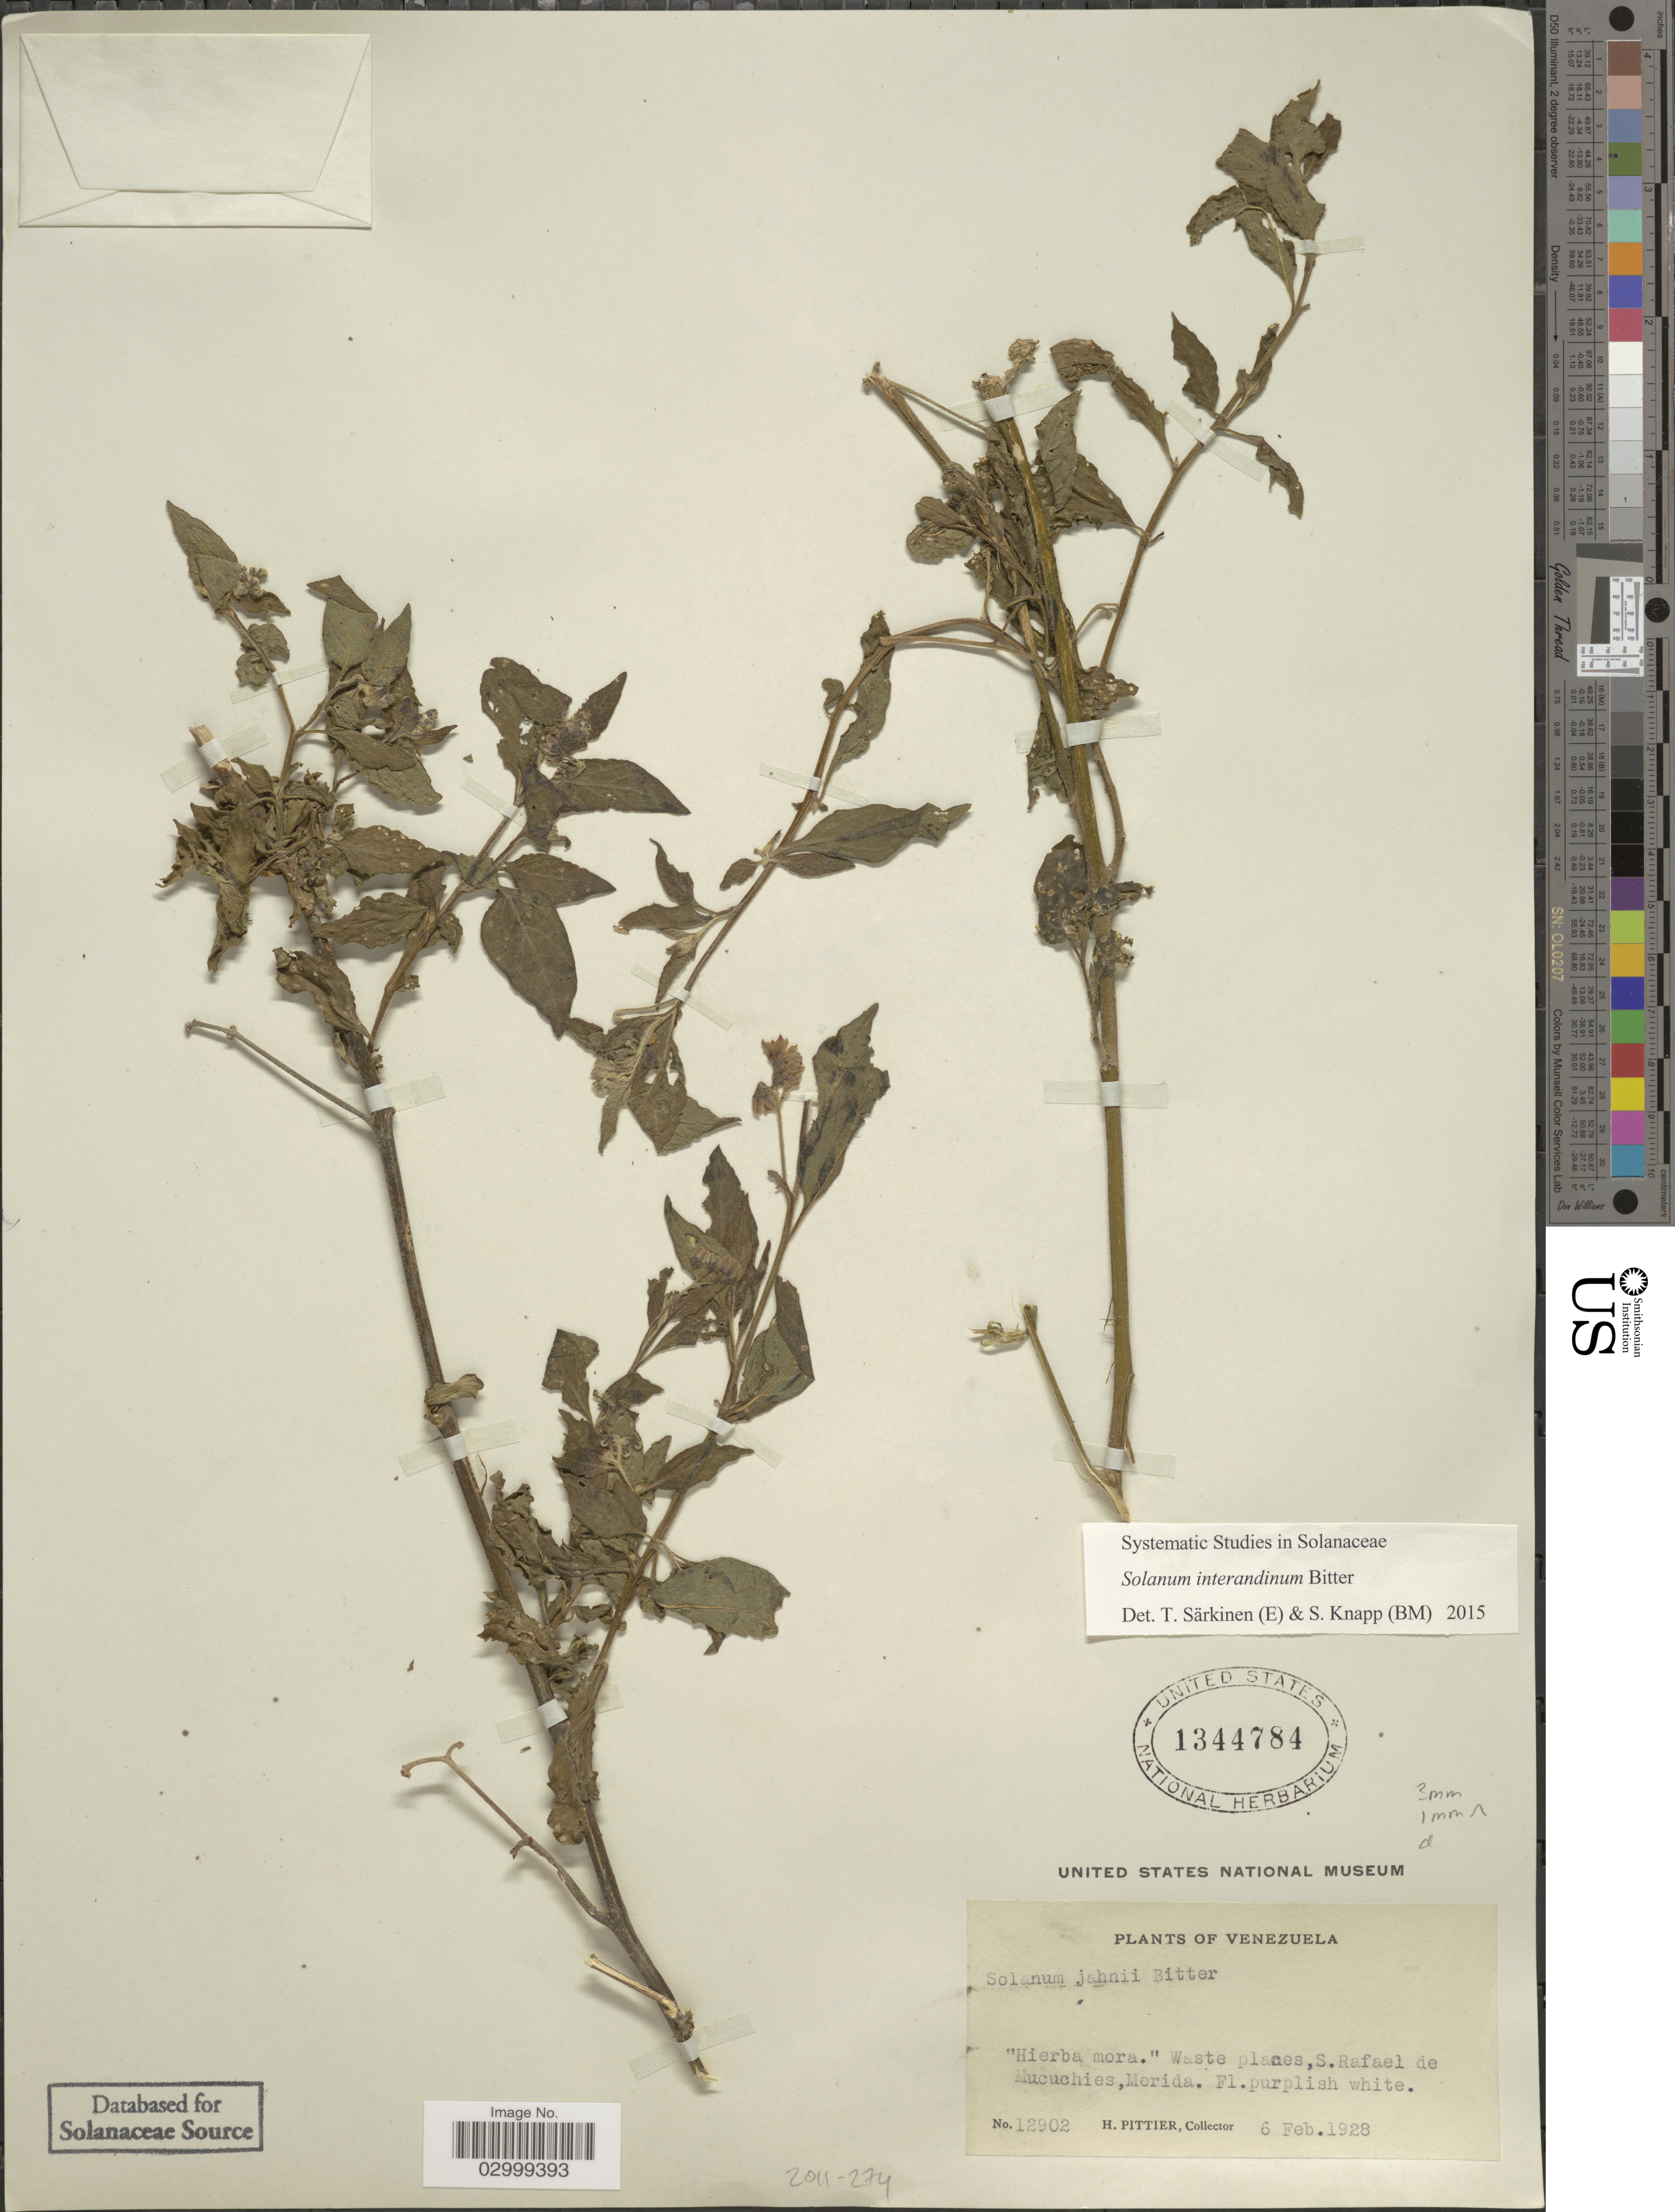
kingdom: Plantae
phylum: Tracheophyta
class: Magnoliopsida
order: Solanales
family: Solanaceae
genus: Solanum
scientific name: Solanum interandinum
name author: Bitter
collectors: H. F. Pittier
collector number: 12902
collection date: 1928-02-06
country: Venezuela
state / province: Mérida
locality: S. Rafael de Mucuchies, Merida.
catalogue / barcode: US 1344784